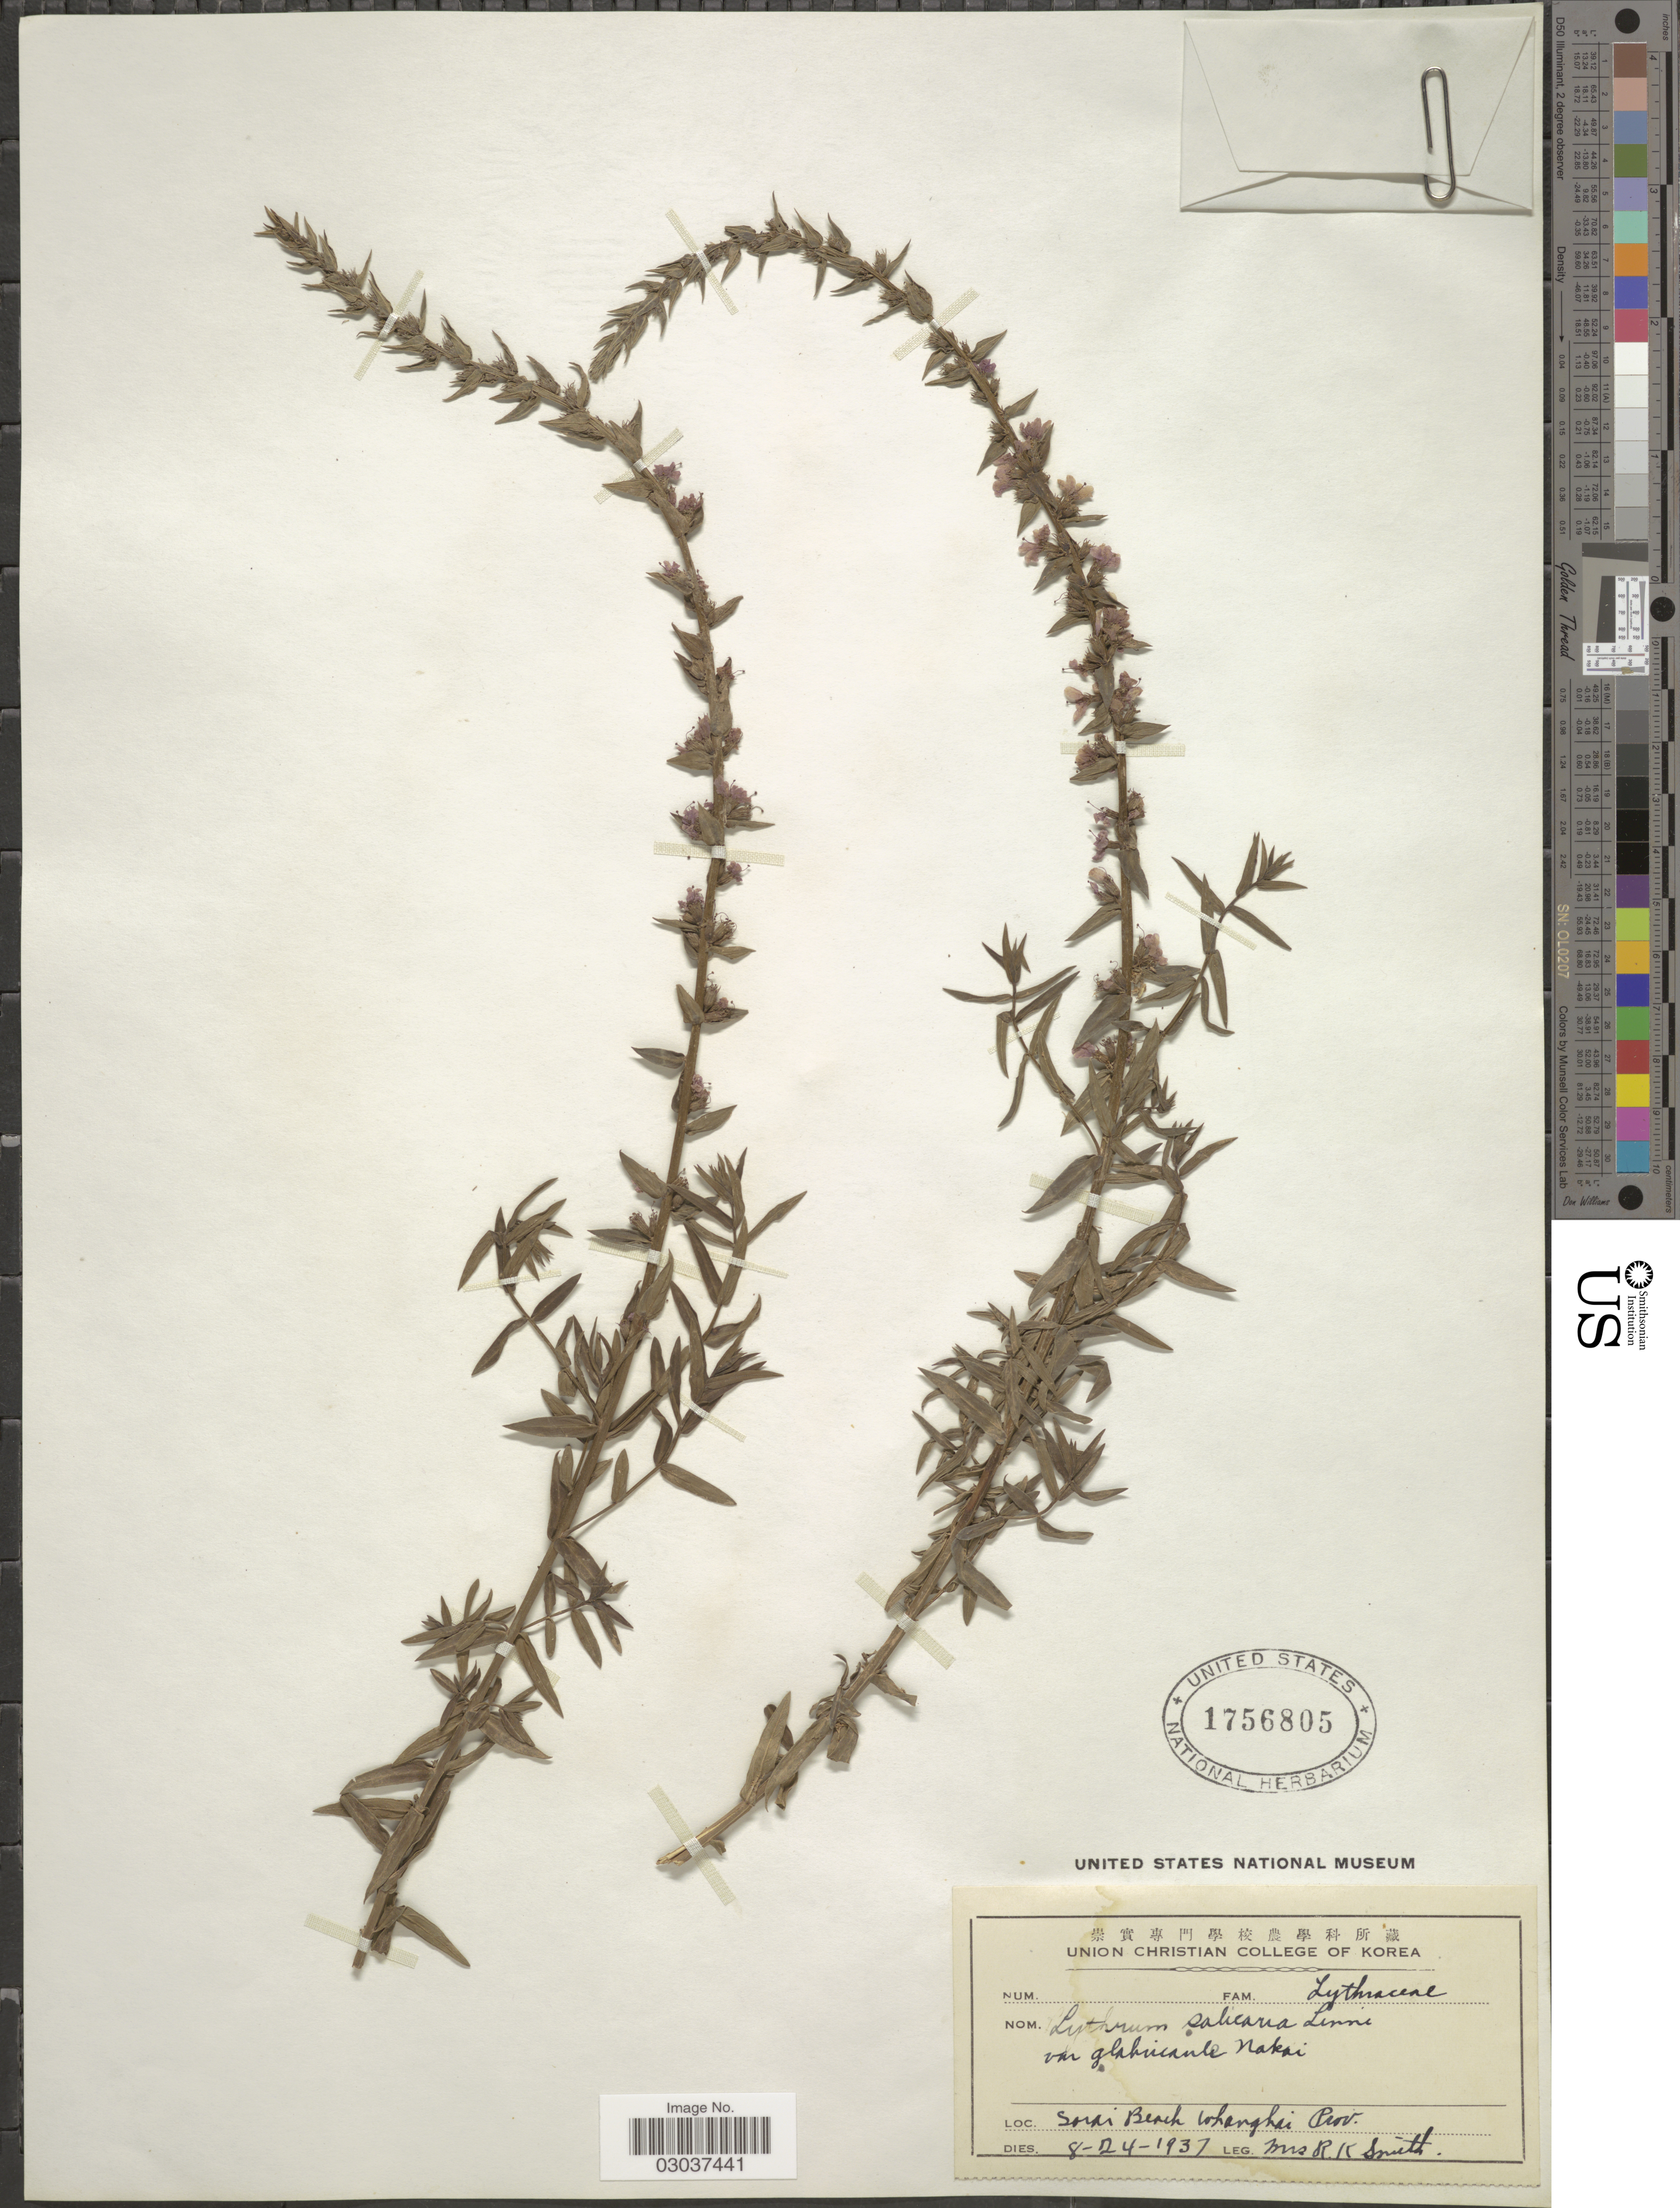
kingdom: Plantae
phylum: Tracheophyta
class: Magnoliopsida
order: Myrtales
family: Lythraceae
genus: Lythrum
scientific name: Lythrum salicaria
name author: L.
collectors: Mrs. R. K. Smith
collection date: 1937-08-24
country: North Korea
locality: Sorai Beach Whanghai Prov.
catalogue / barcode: US 1756805